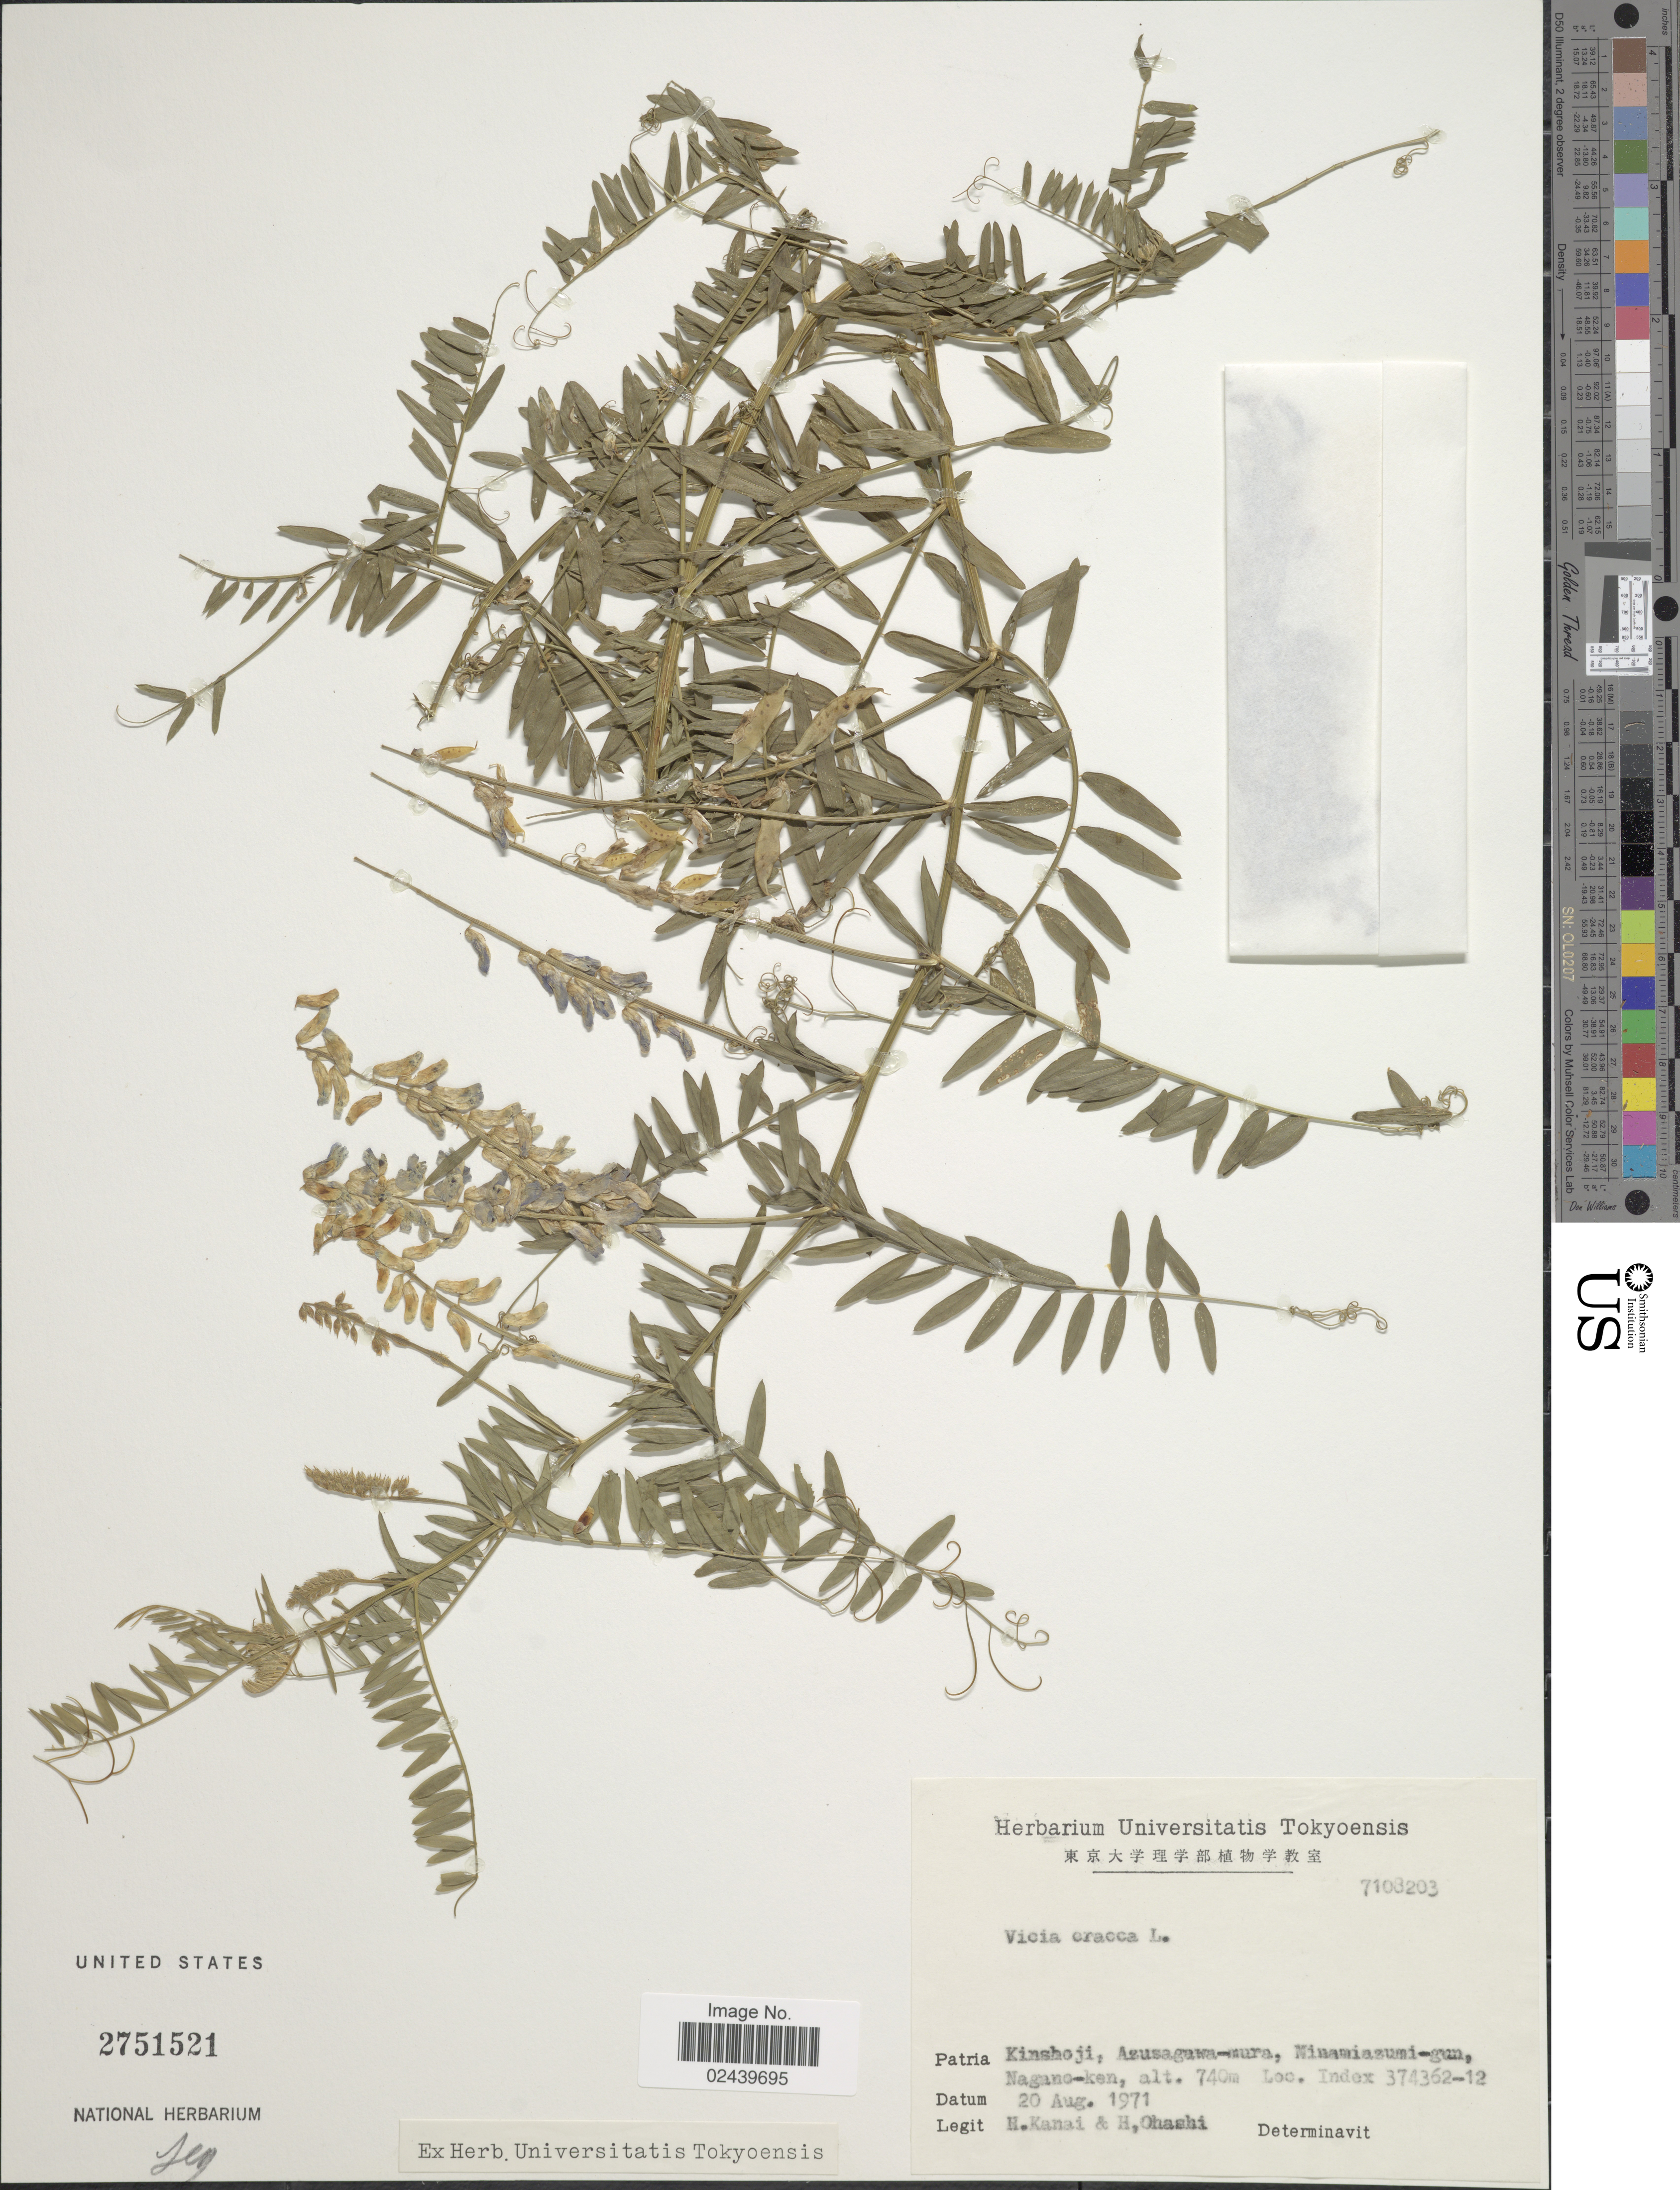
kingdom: Plantae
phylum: Tracheophyta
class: Magnoliopsida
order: Fabales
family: Fabaceae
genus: Vicia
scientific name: Vicia cracca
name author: L.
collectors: H. Kanai & H. Ohashi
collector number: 7108203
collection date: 1971-08-20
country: Japan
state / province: Nagano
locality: Kinshoji, Asusagawa-mura, Minamiazumi-gun, Nagano-ken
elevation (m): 740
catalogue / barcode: US 2751521